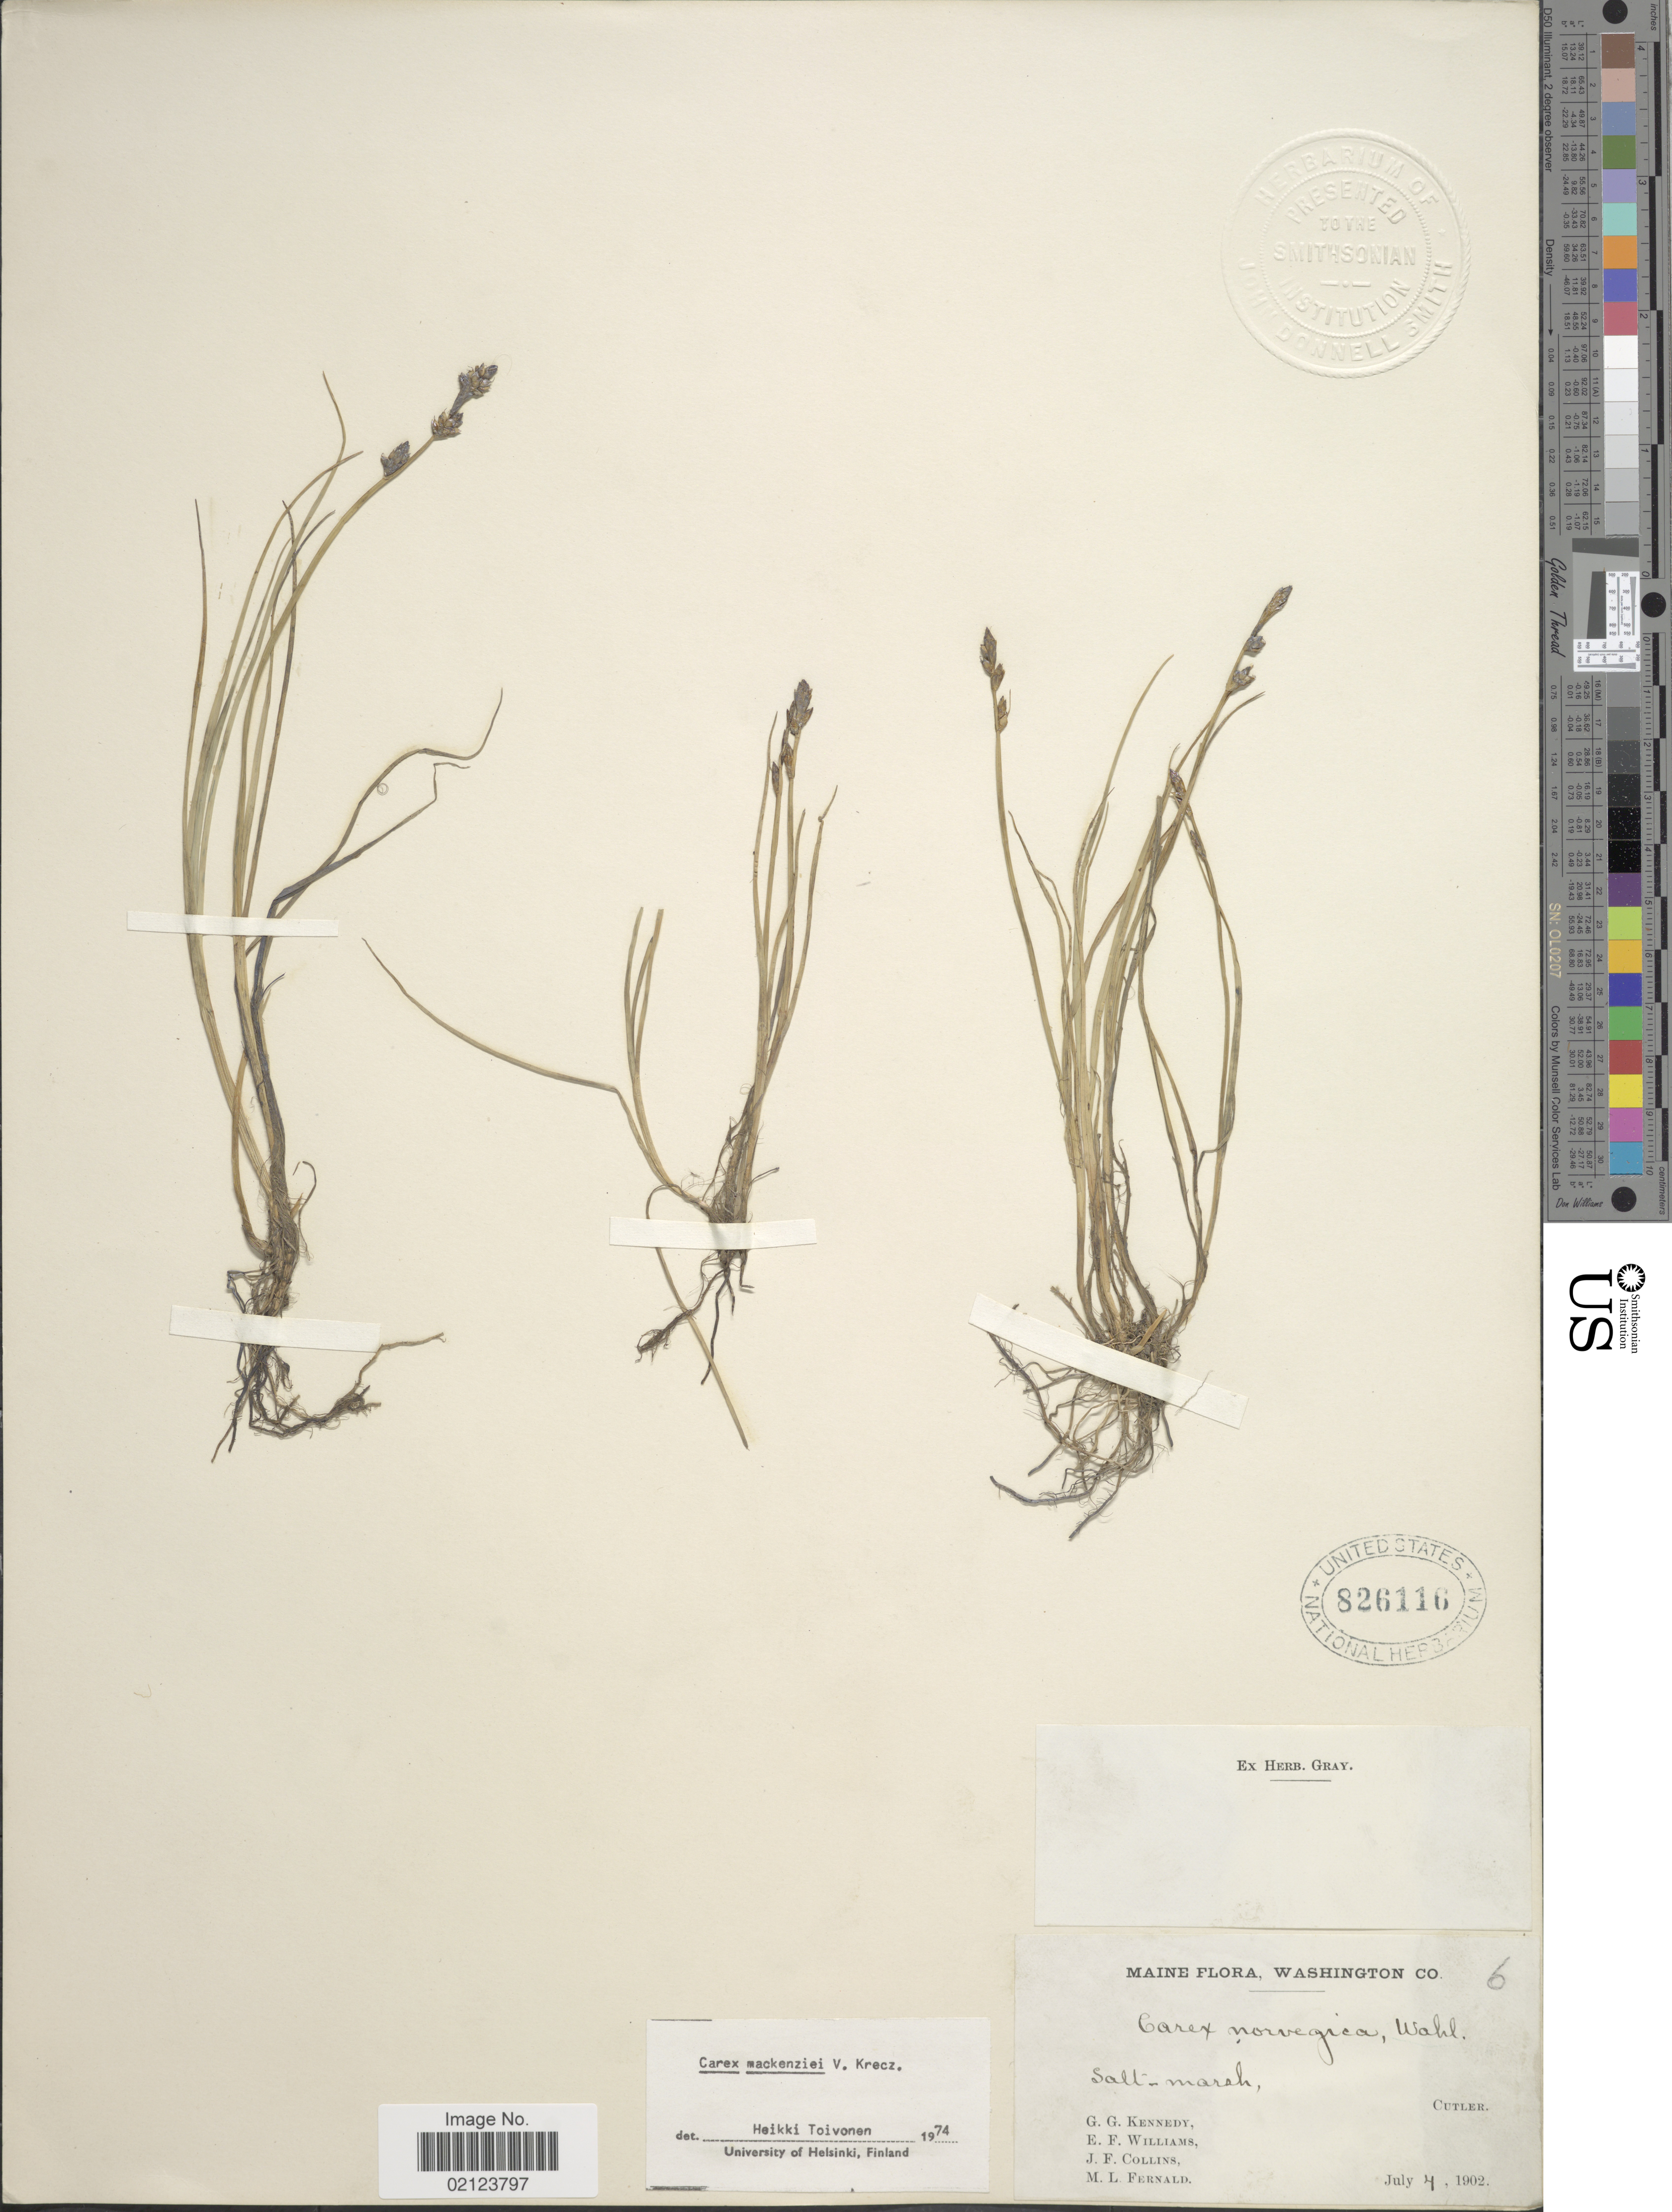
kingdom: Plantae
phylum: Tracheophyta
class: Liliopsida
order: Poales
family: Cyperaceae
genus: Carex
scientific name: Carex mackenziei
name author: V.I. Krecz.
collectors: G. Kennedy, E. Williams, J. Collins & M. L. Fernald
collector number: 6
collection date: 1902-07-04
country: United States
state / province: Maine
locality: Washington Co. Salt-marsh, Cutler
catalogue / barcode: US 826116